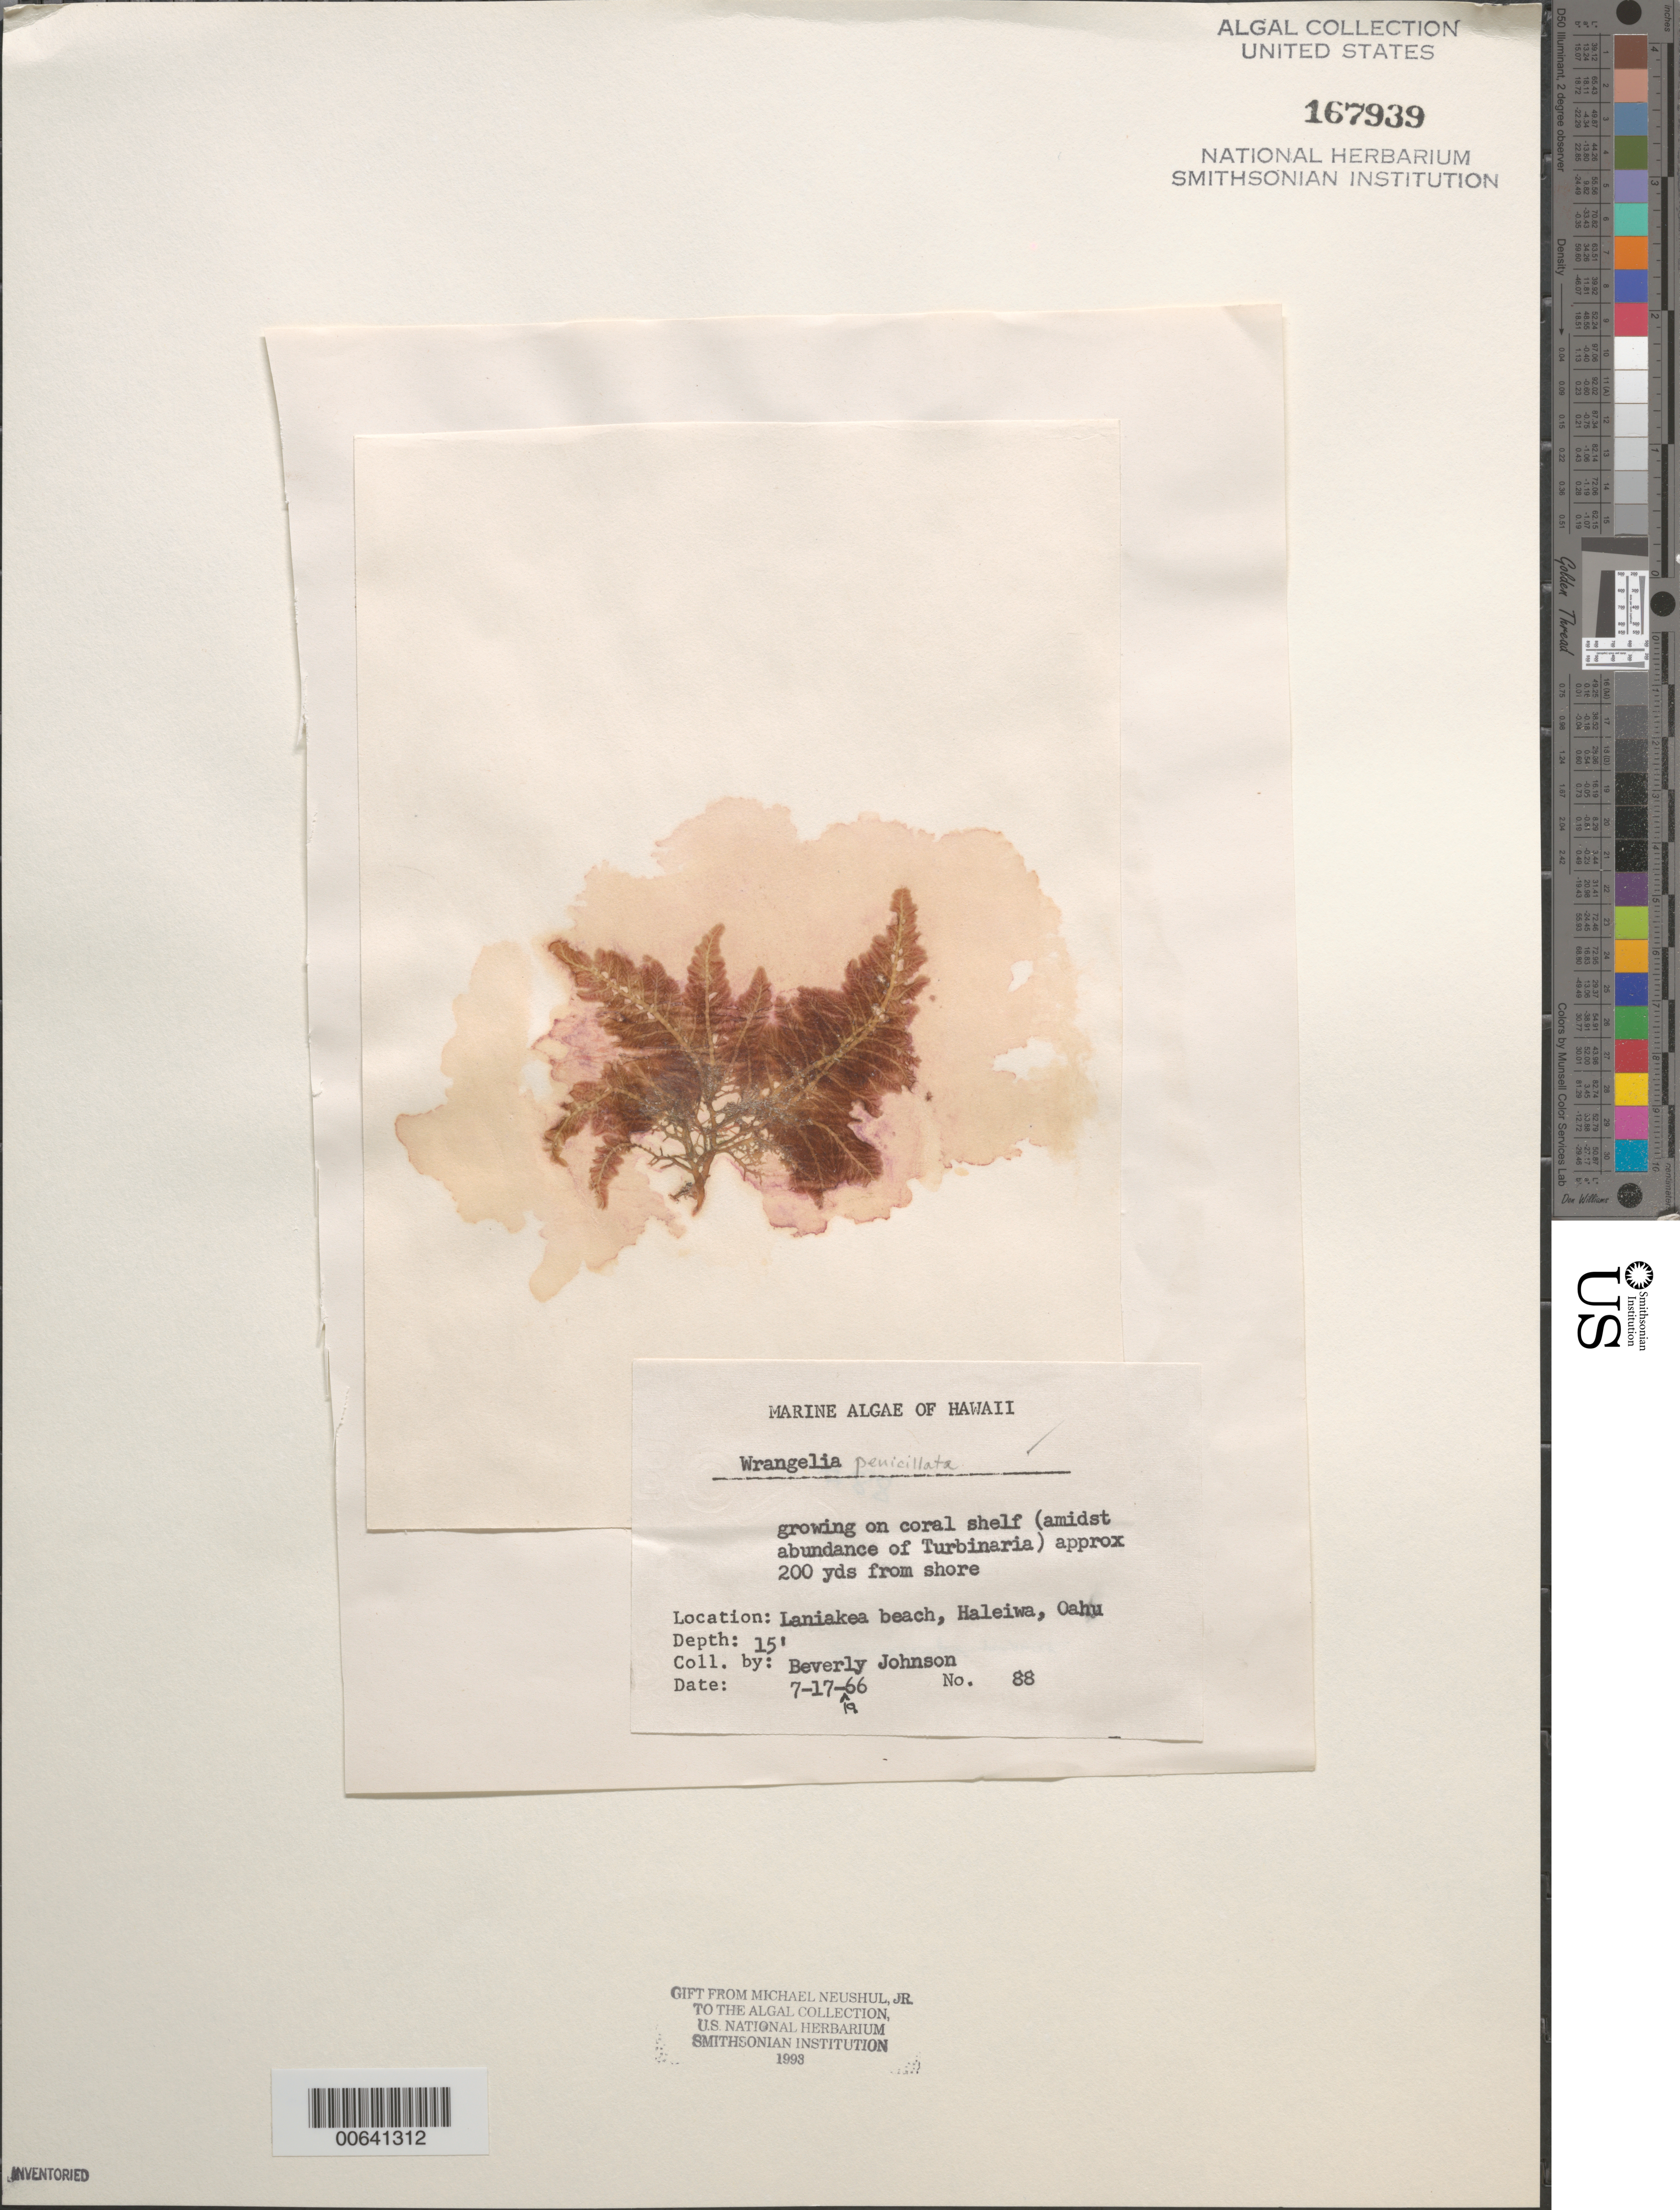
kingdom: Plantae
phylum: Rhodophyta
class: Florideophyceae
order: Ceramiales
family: Wrangeliaceae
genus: Wrangelia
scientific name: Wrangelia penicillata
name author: (C. Agardh) C. Agardh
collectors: B. Johnson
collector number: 88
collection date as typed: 17 Jul 1966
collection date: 1966-07-17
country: United States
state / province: Hawaii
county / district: Honolulu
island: Oahu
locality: Haleiwa, Laniakea Beach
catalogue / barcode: US 167939